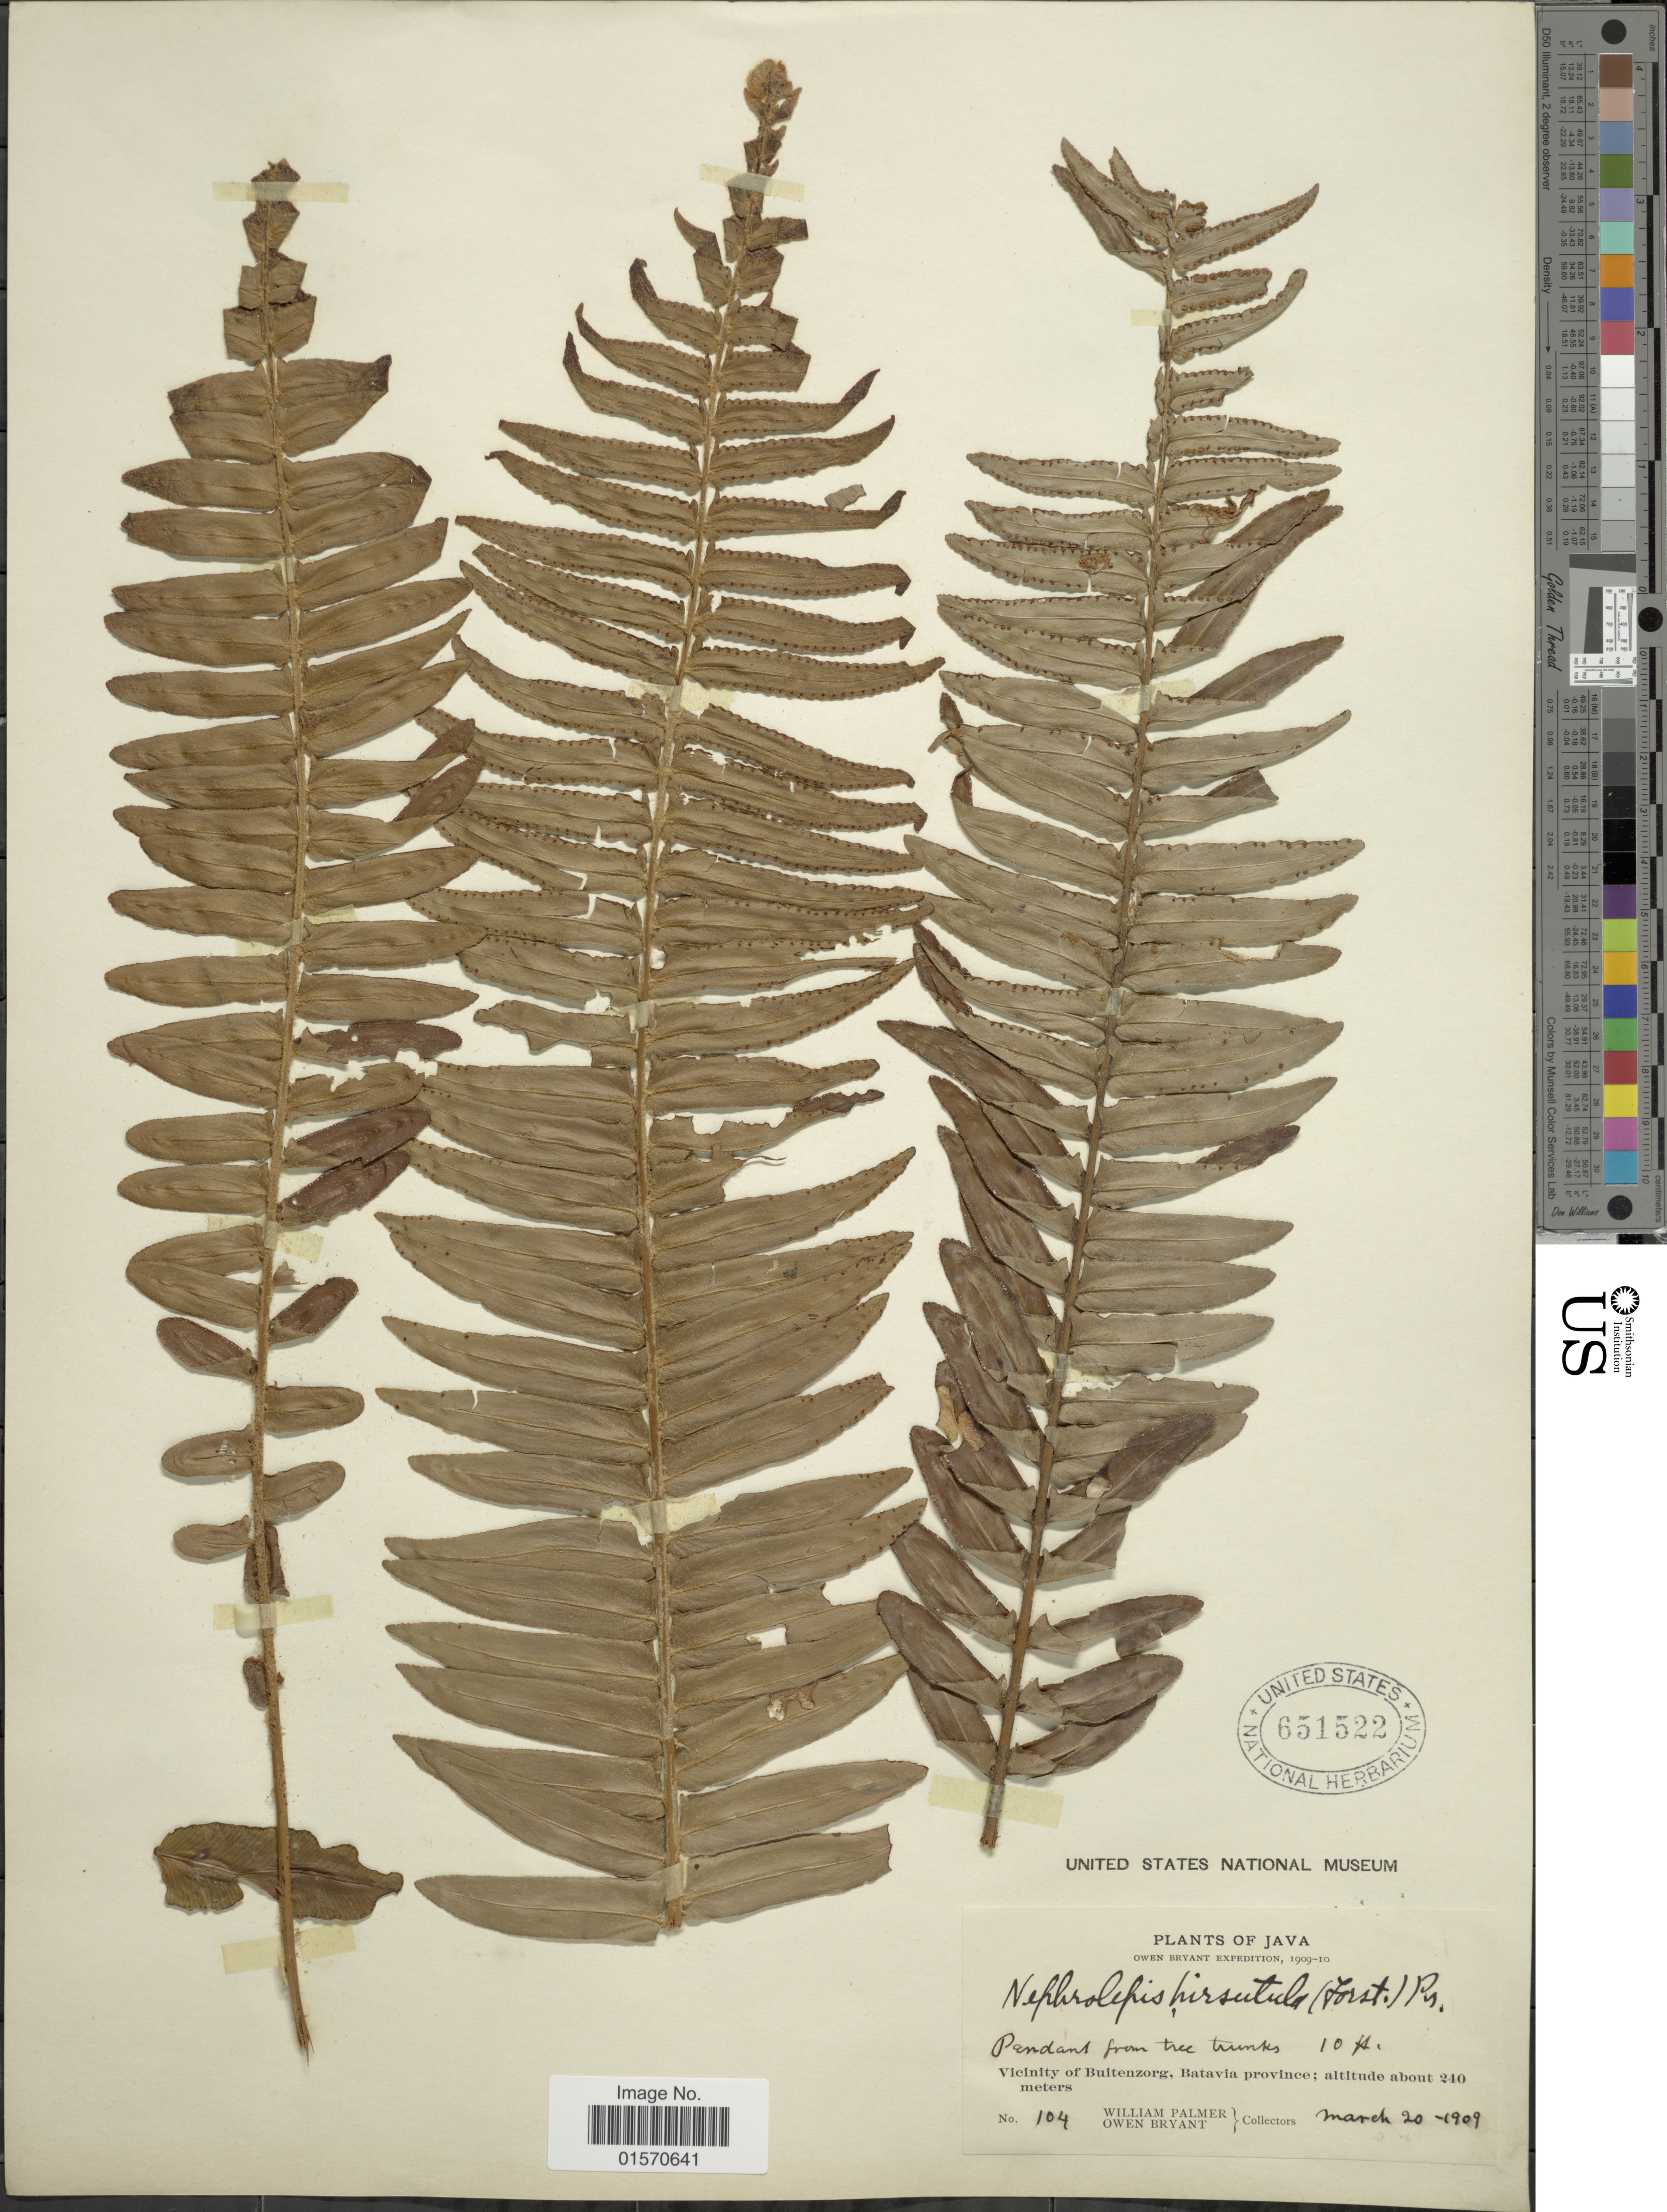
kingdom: Plantae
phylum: Tracheophyta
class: Polypodiopsida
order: Polypodiales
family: Nephrolepidaceae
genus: Nephrolepis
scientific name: Nephrolepis multiflora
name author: (Roxb.) F.M. Jarrett ex C.V. Morton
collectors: W. Palmer & O. Bryant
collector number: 104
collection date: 1909-03-20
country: Indonesia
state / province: Java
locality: Vicinity of Buitenzorg, Batavia province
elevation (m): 240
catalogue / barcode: US 651522